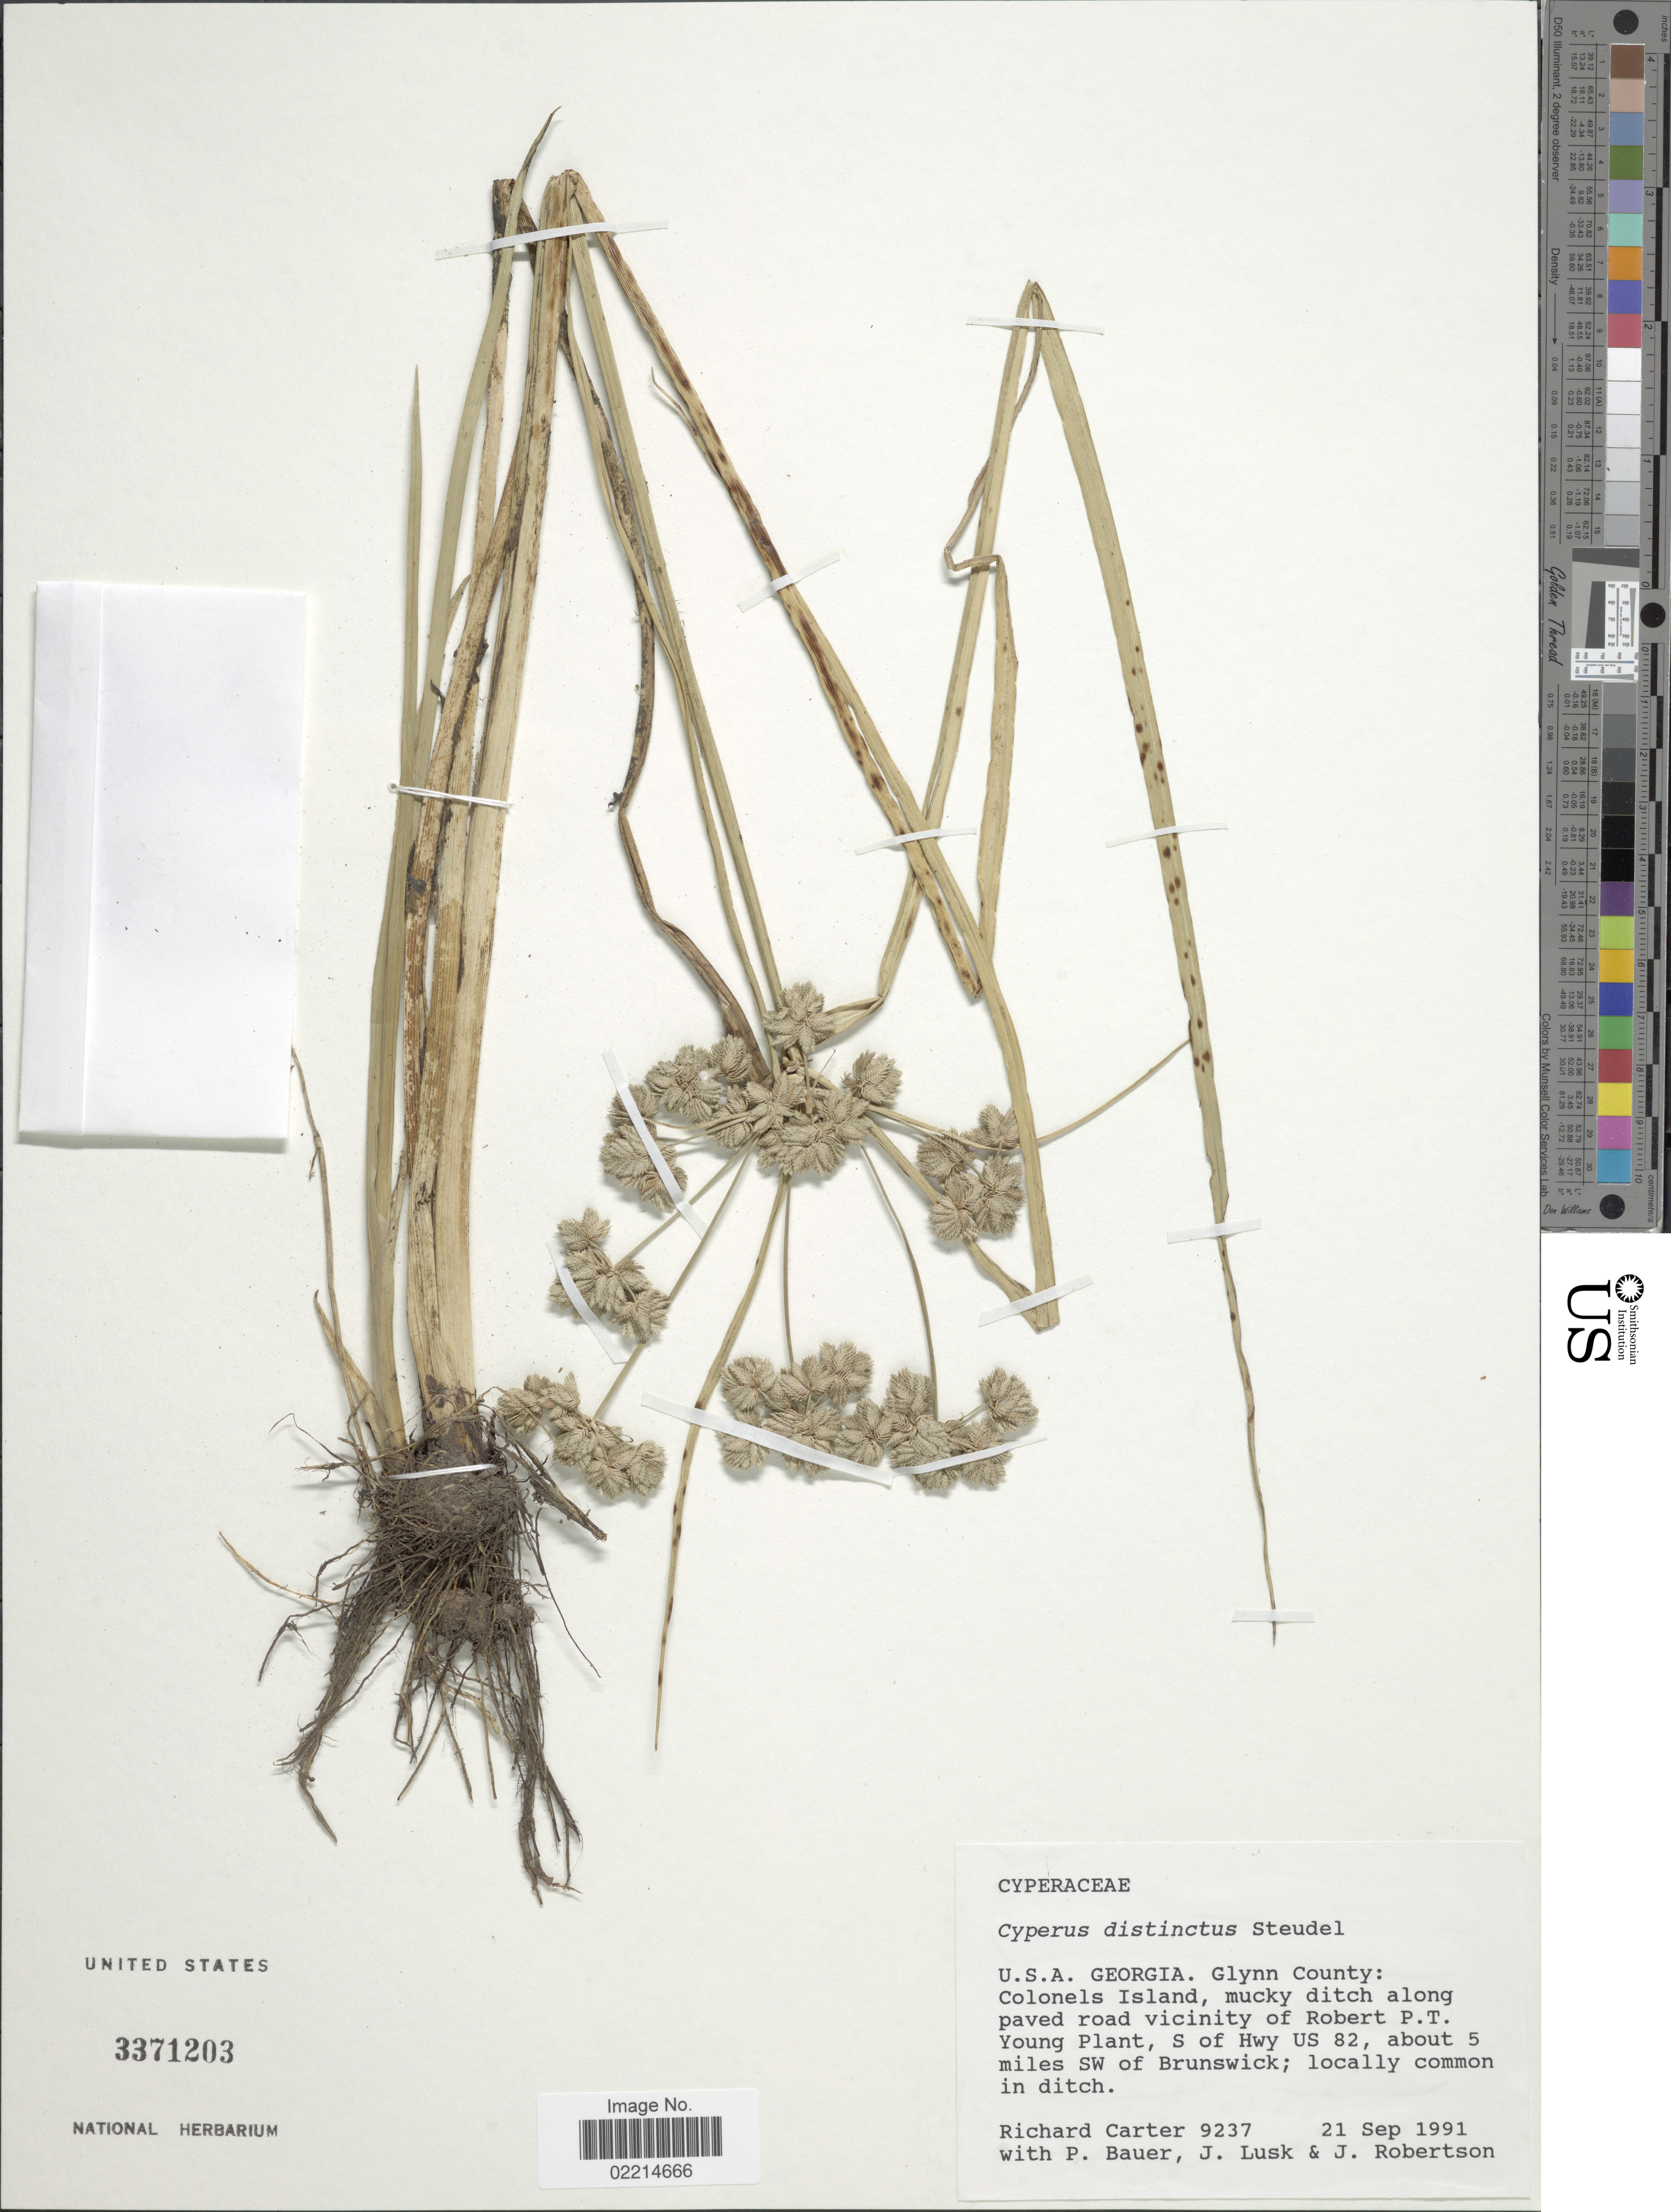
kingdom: Plantae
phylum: Tracheophyta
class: Liliopsida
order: Poales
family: Cyperaceae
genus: Cyperus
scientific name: Cyperus distinctus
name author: Steud.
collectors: R. Carter, P. Bauer, J. Lusk & J. Robertson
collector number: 9237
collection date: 1991-09-21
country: United States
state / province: Georgia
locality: Glynn County: Colonels Island, mucky ditch along paved road vicinity of Robert P.T. Young Plant, S of Hwy US 82, about 5 miles SW of Brunswick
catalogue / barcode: US 3371203